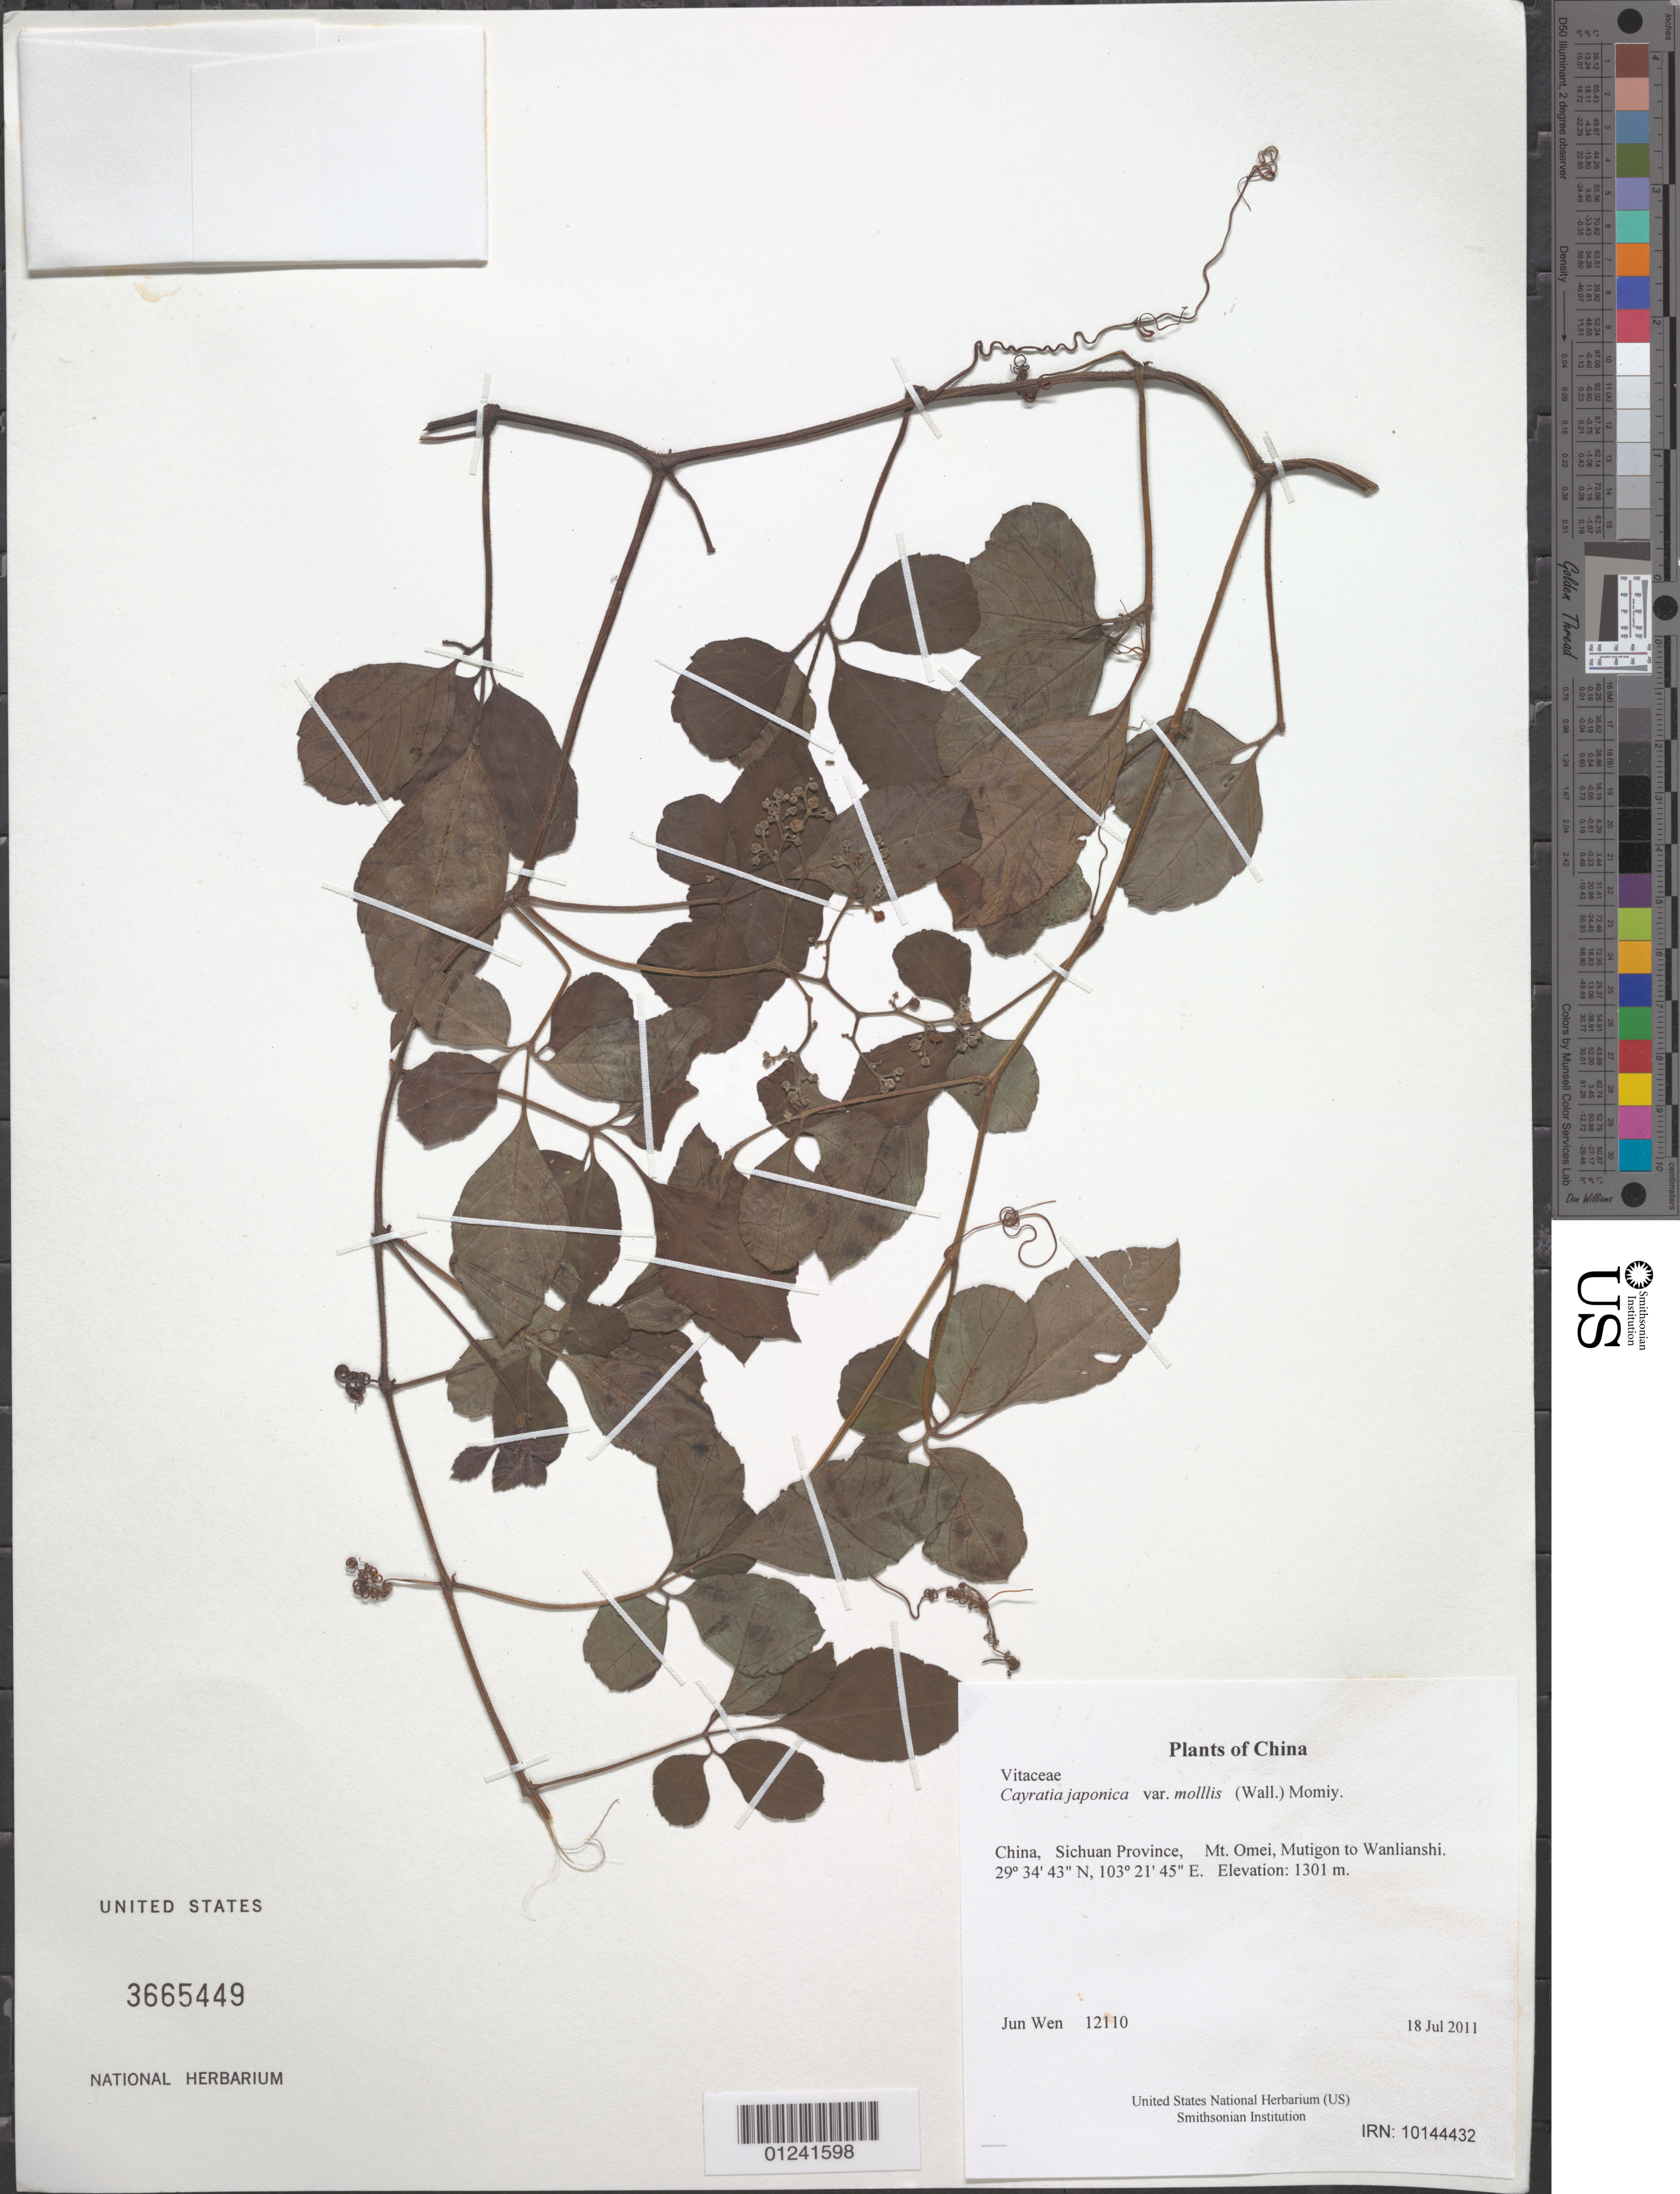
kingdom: Plantae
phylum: Tracheophyta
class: Magnoliopsida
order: Vitales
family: Vitaceae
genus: Causonis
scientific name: Causonis sp.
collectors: J. Wen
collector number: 12110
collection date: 2011-07-18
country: China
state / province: Sichuan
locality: Mt. Omei, Mutigon to Wanlianshi.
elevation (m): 1301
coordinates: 29 34 42.9 N, 103 21 45 E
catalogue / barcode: US 3665449